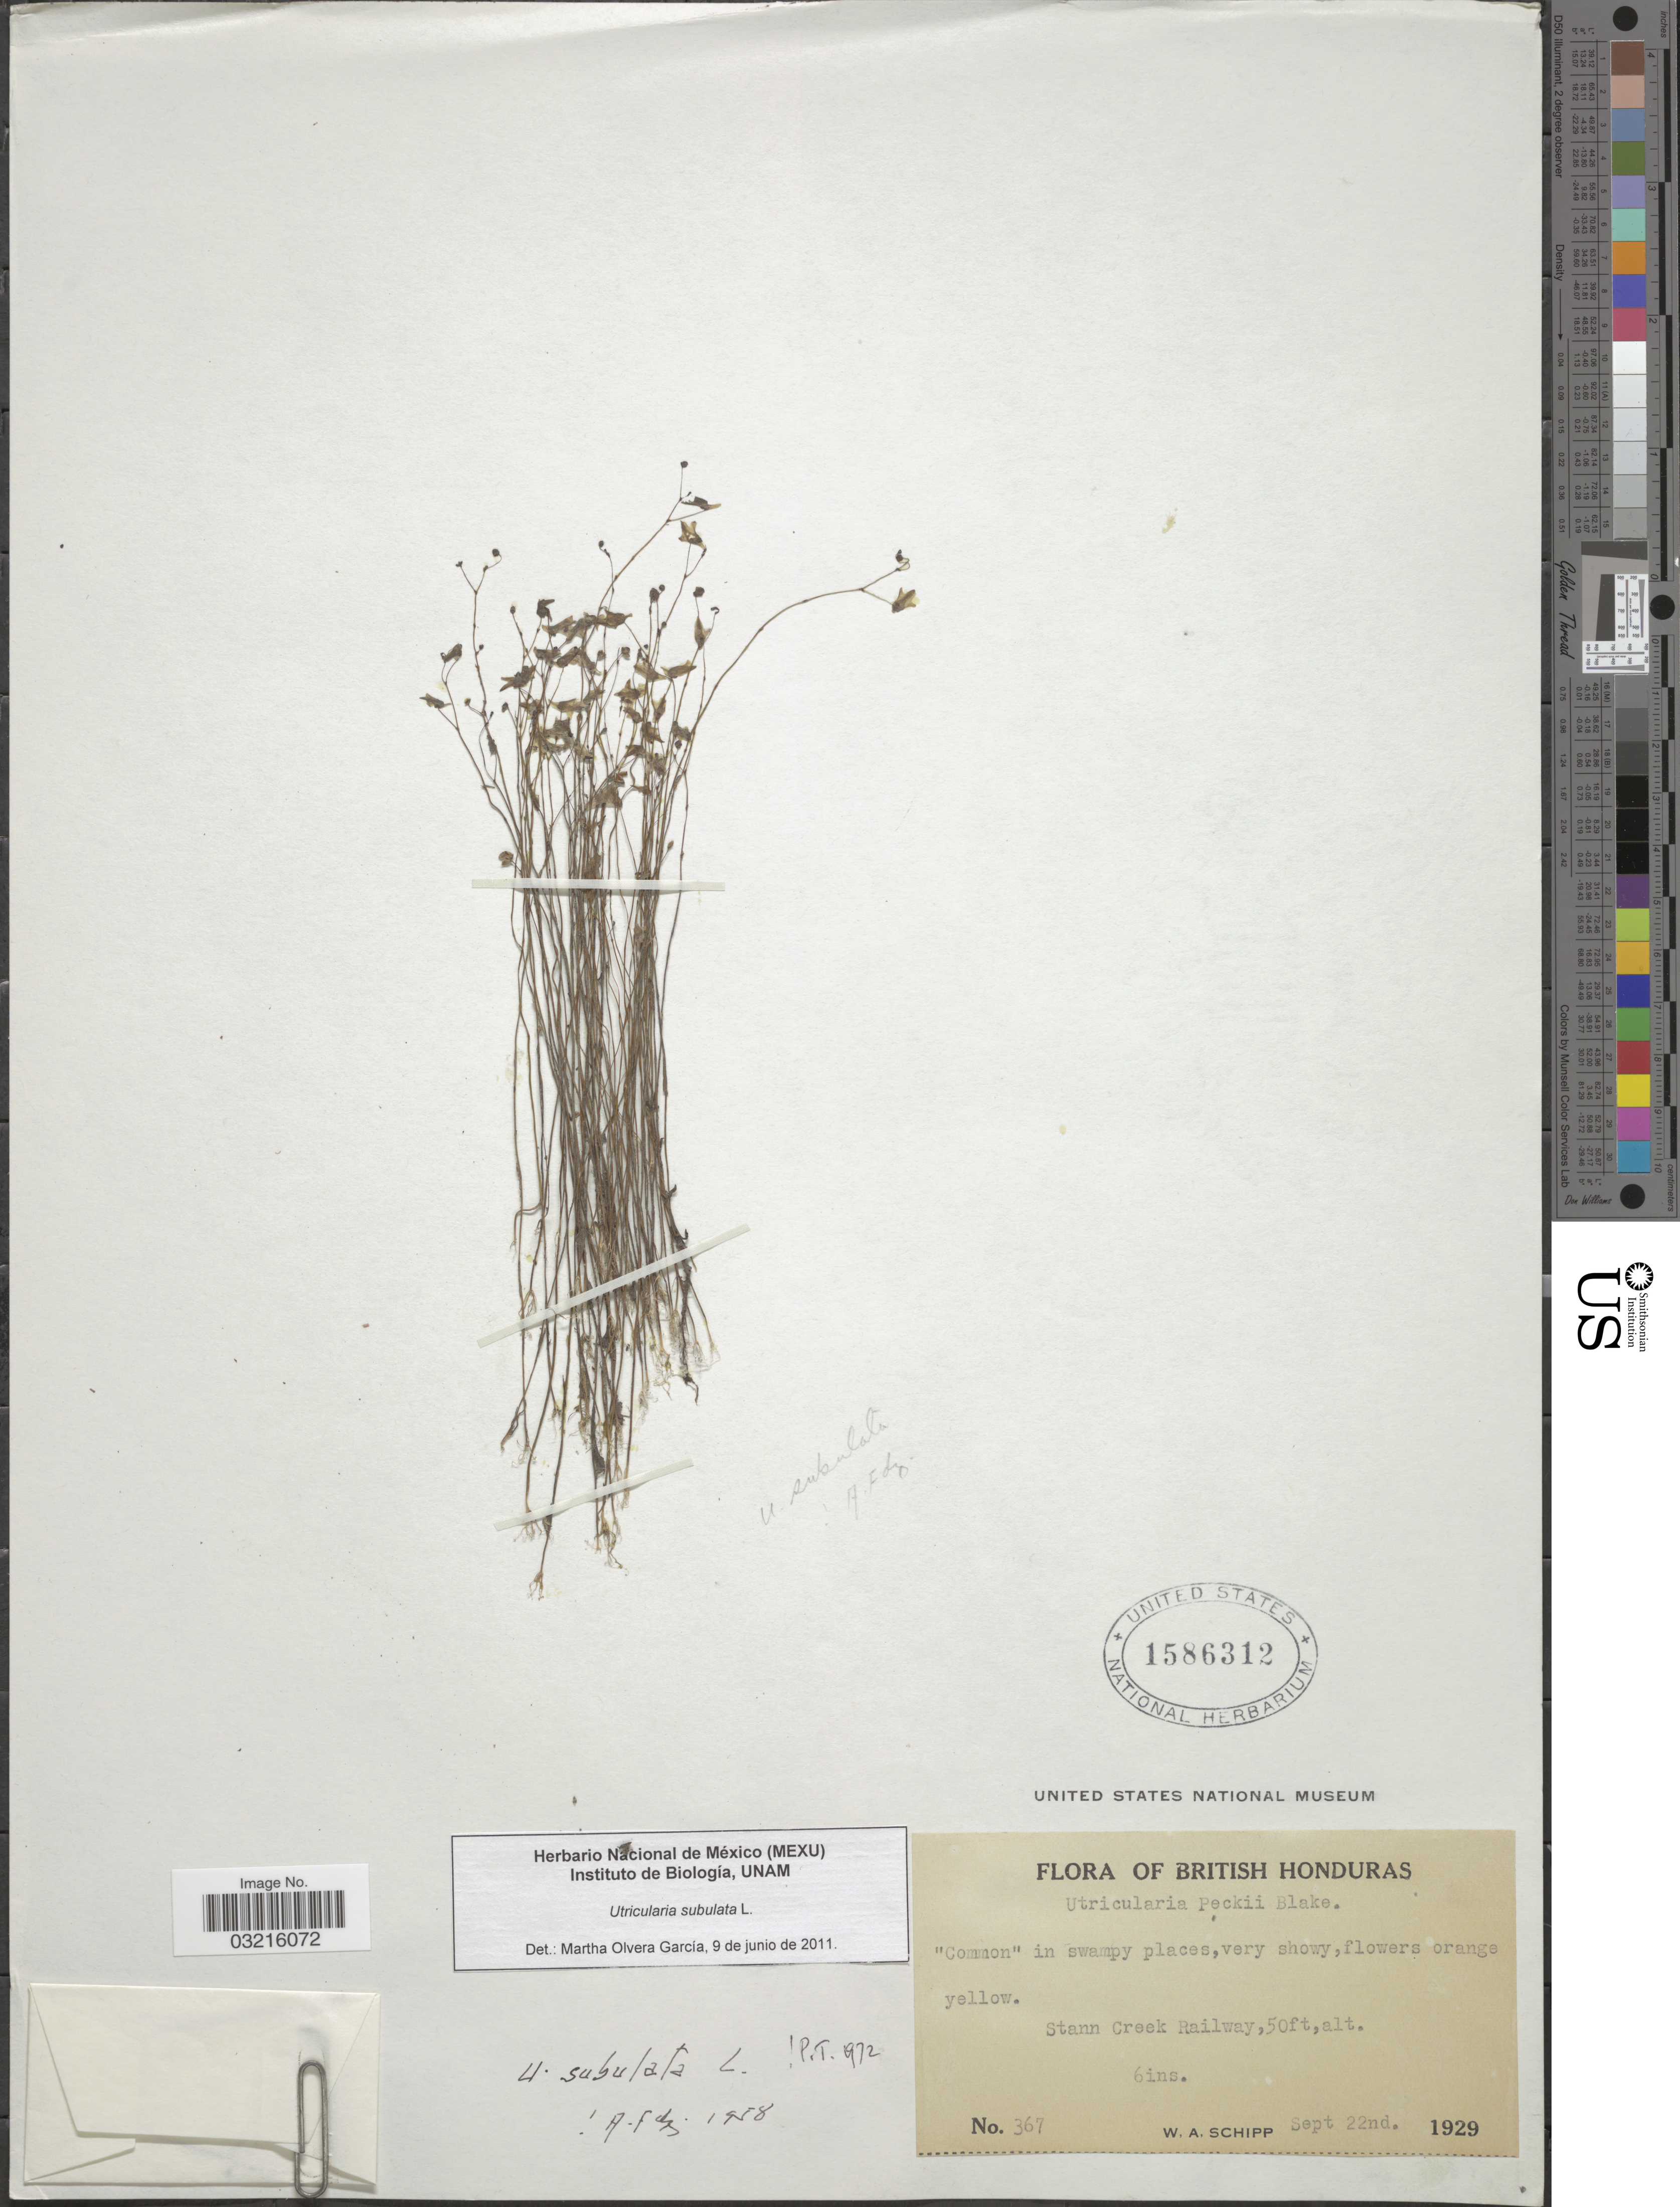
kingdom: Plantae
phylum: Tracheophyta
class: Magnoliopsida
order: Lamiales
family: Lentibulariaceae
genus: Utricularia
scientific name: Utricularia subulata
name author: L.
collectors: W. Schipp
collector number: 367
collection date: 1929-09-22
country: Belize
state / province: Stann Creek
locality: British Honduras, Stann Creek Railway.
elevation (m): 15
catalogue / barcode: US 1586312